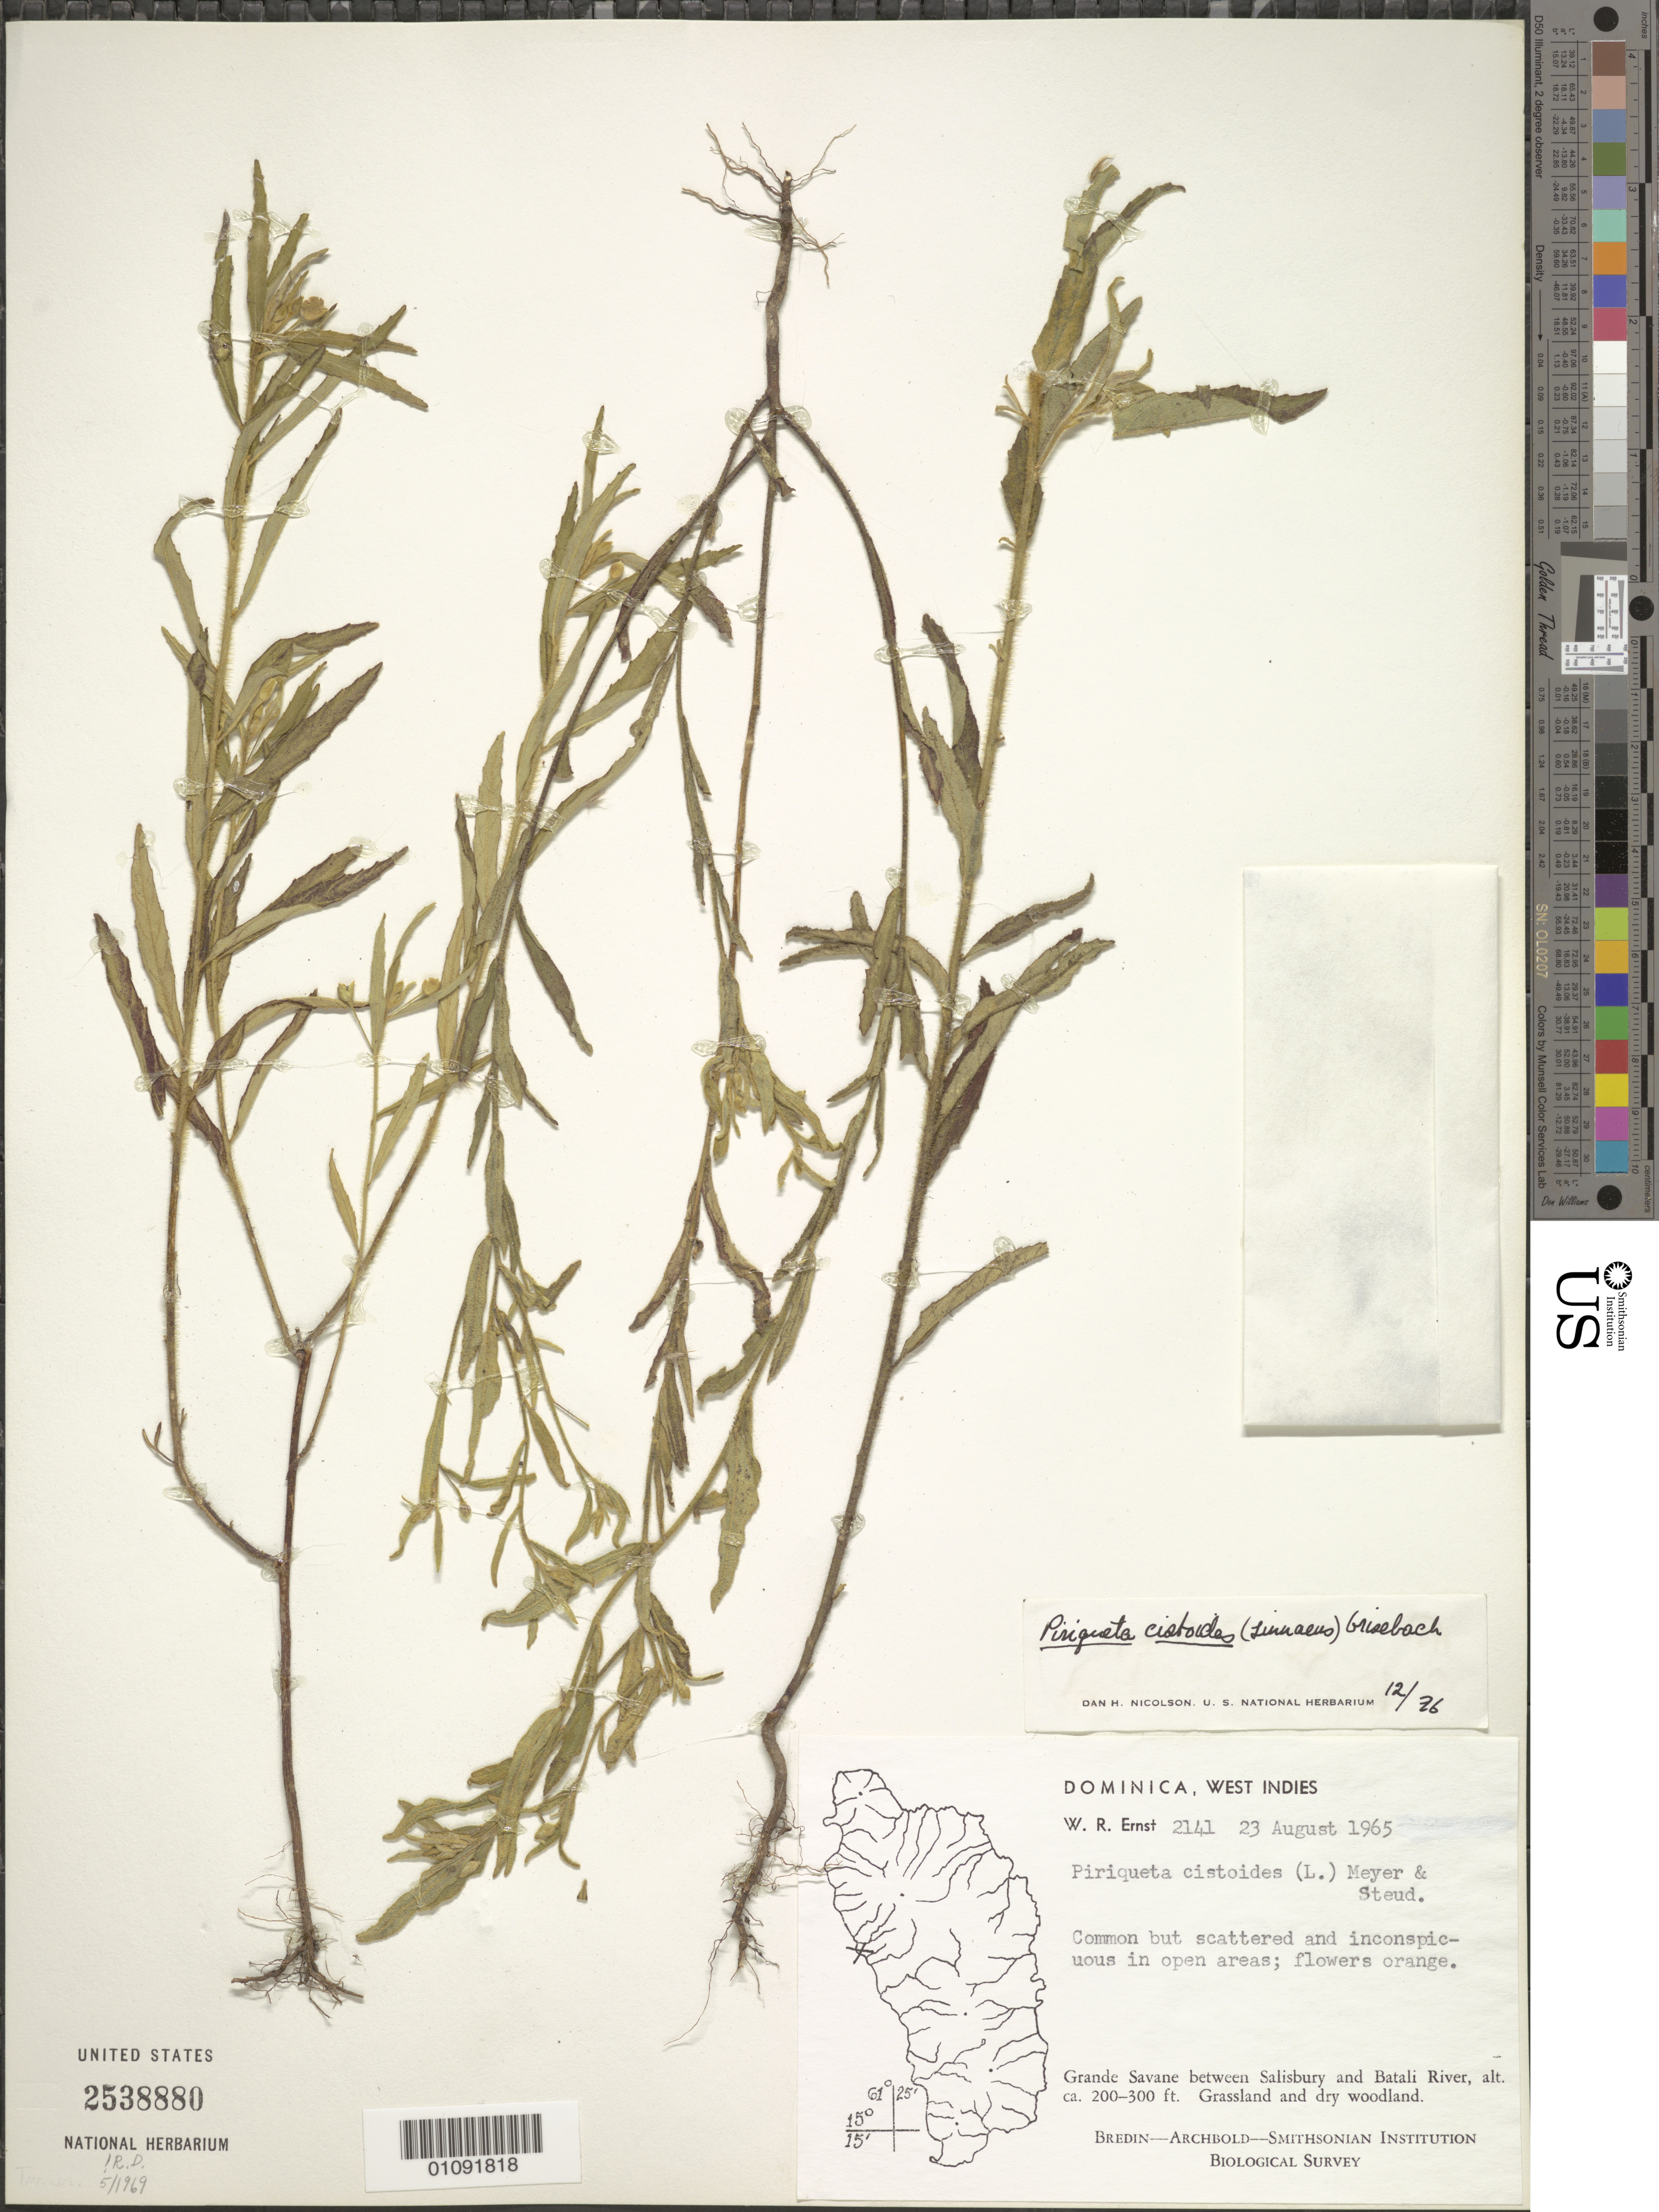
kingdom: Plantae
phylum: Tracheophyta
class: Magnoliopsida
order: Malpighiales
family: Turneraceae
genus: Piriqueta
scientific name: Piriqueta cistoides subsp. cistoides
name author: (L.) Griseb.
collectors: W. R. Ernst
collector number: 2141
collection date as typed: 23 Aug 1965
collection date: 1965-08-23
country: Dominica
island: Dominica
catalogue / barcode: US 2538880